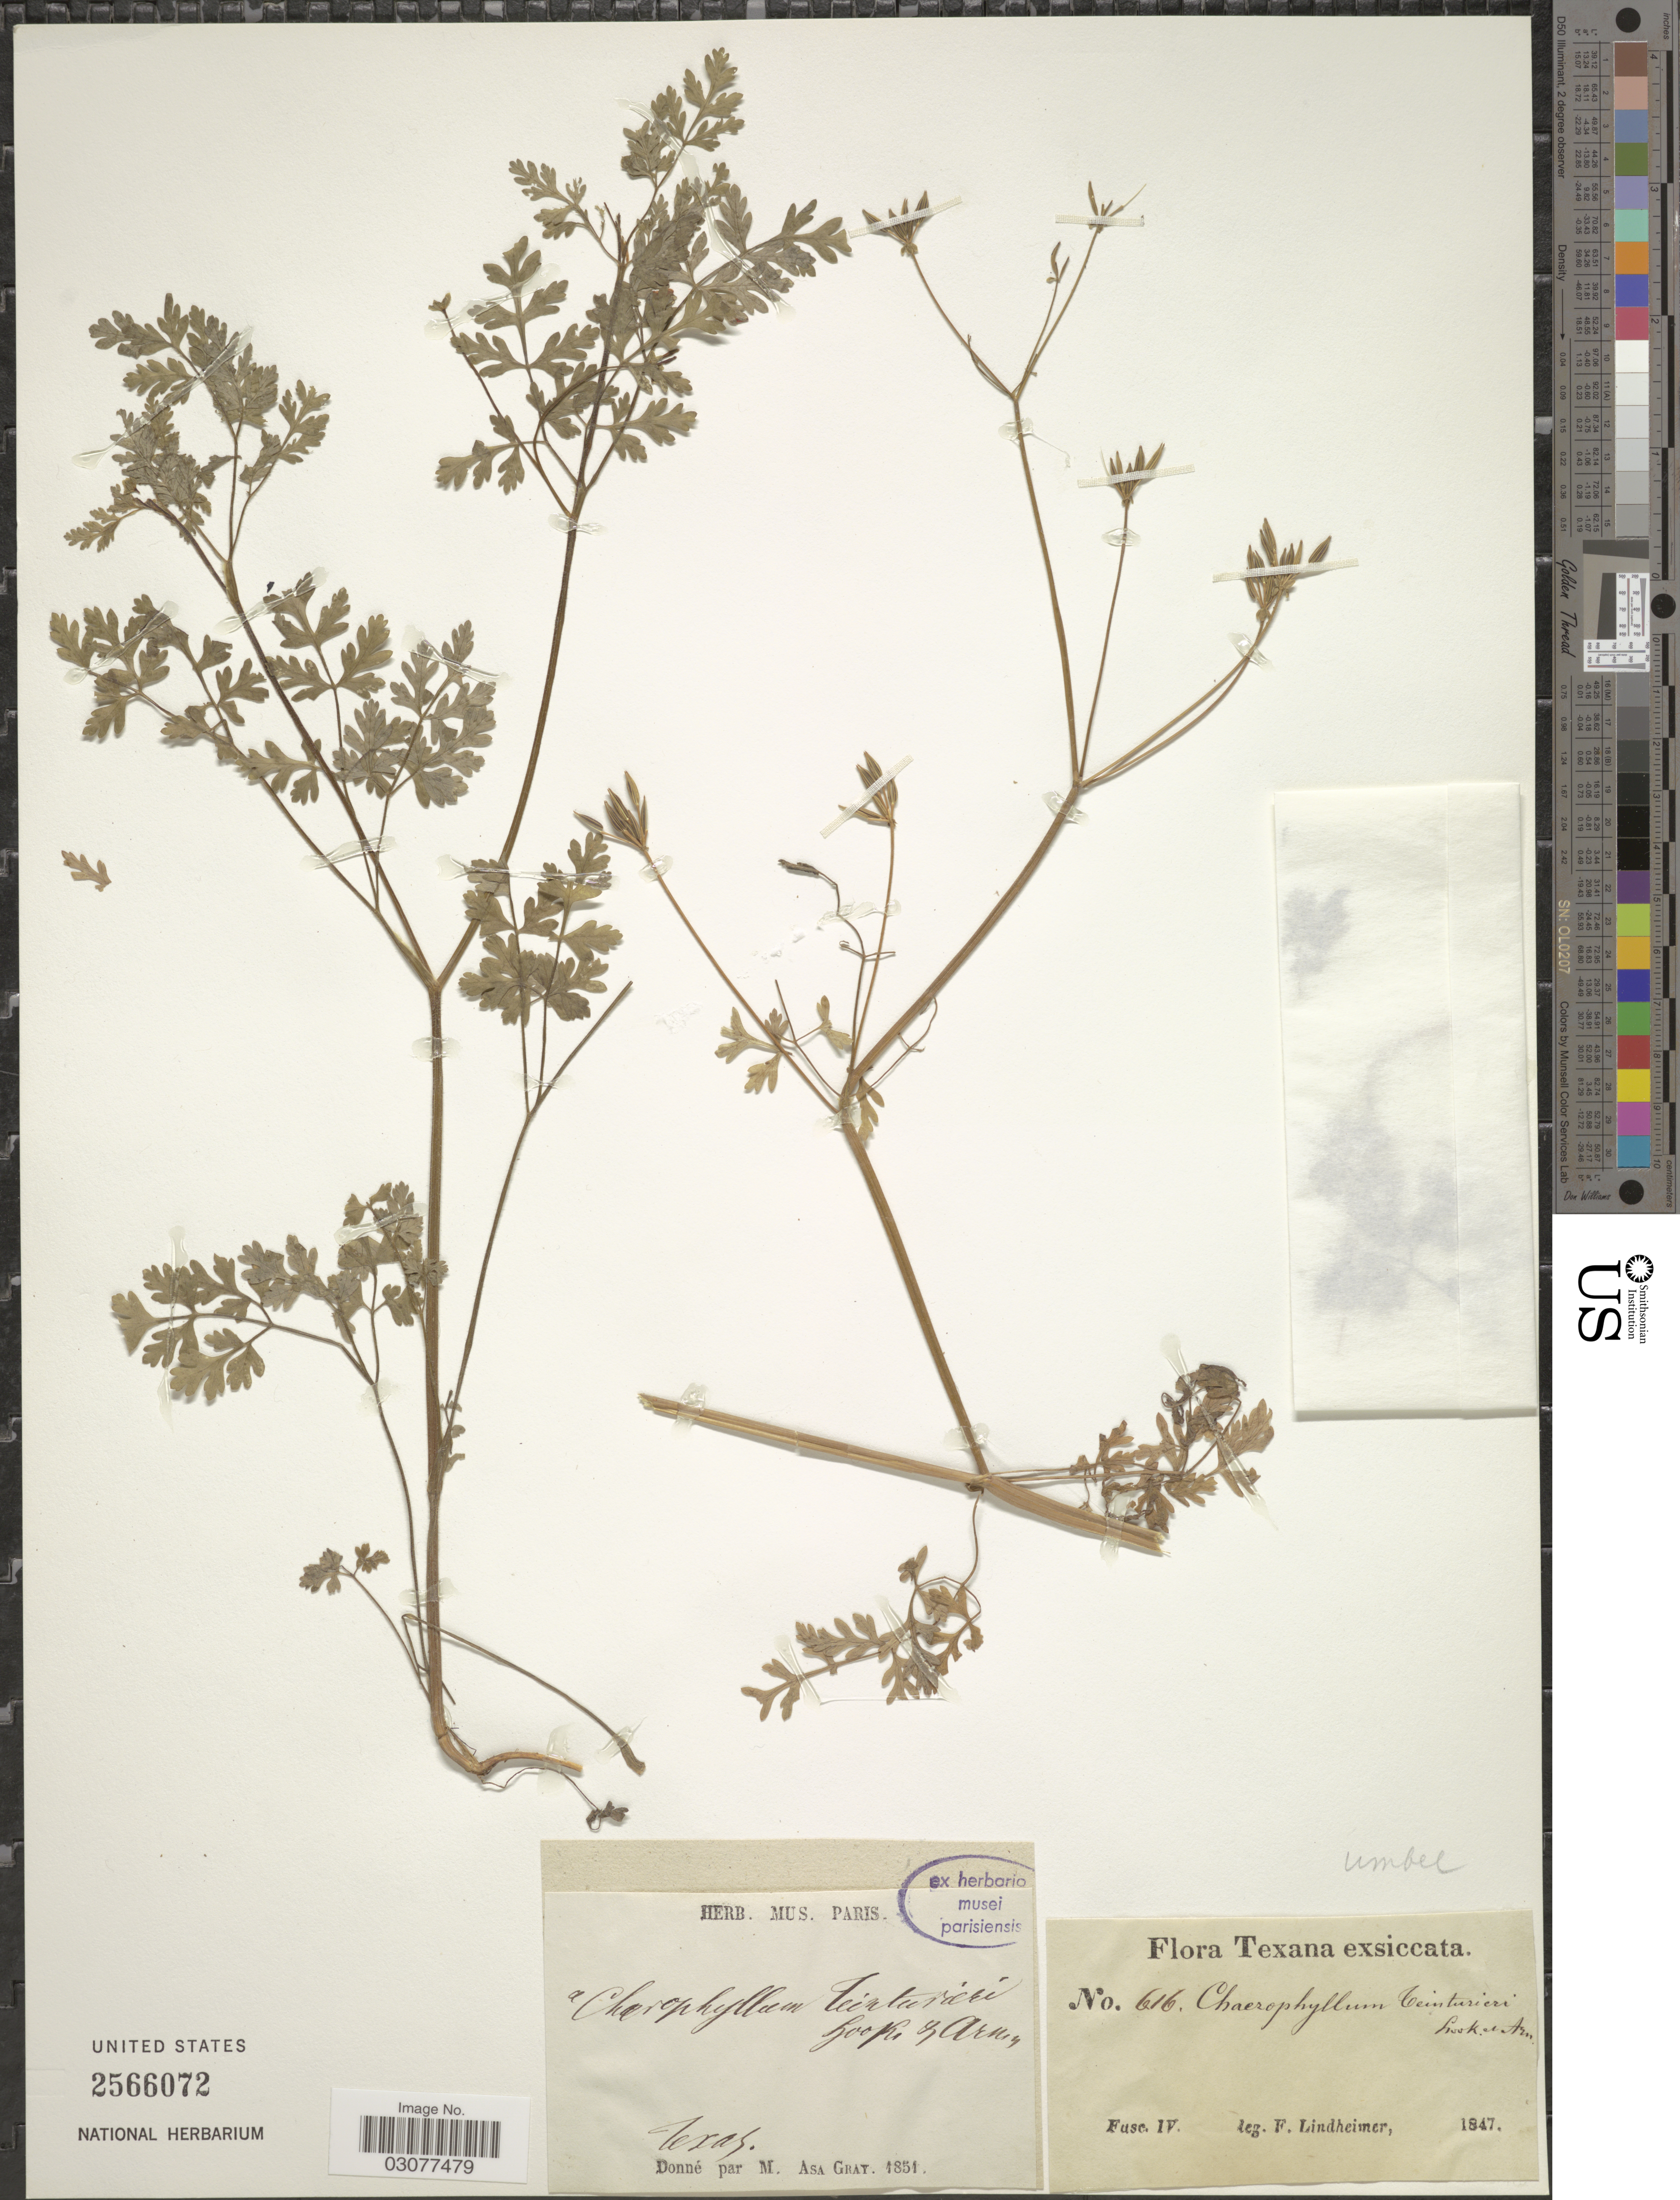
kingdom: Plantae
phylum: Tracheophyta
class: Magnoliopsida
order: Apiales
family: Apiaceae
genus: Chaerophyllum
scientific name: Chaerophyllum tainturieri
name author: Hook.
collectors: F. Lindheimer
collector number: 616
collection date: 1847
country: United States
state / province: Texas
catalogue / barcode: US 2566072